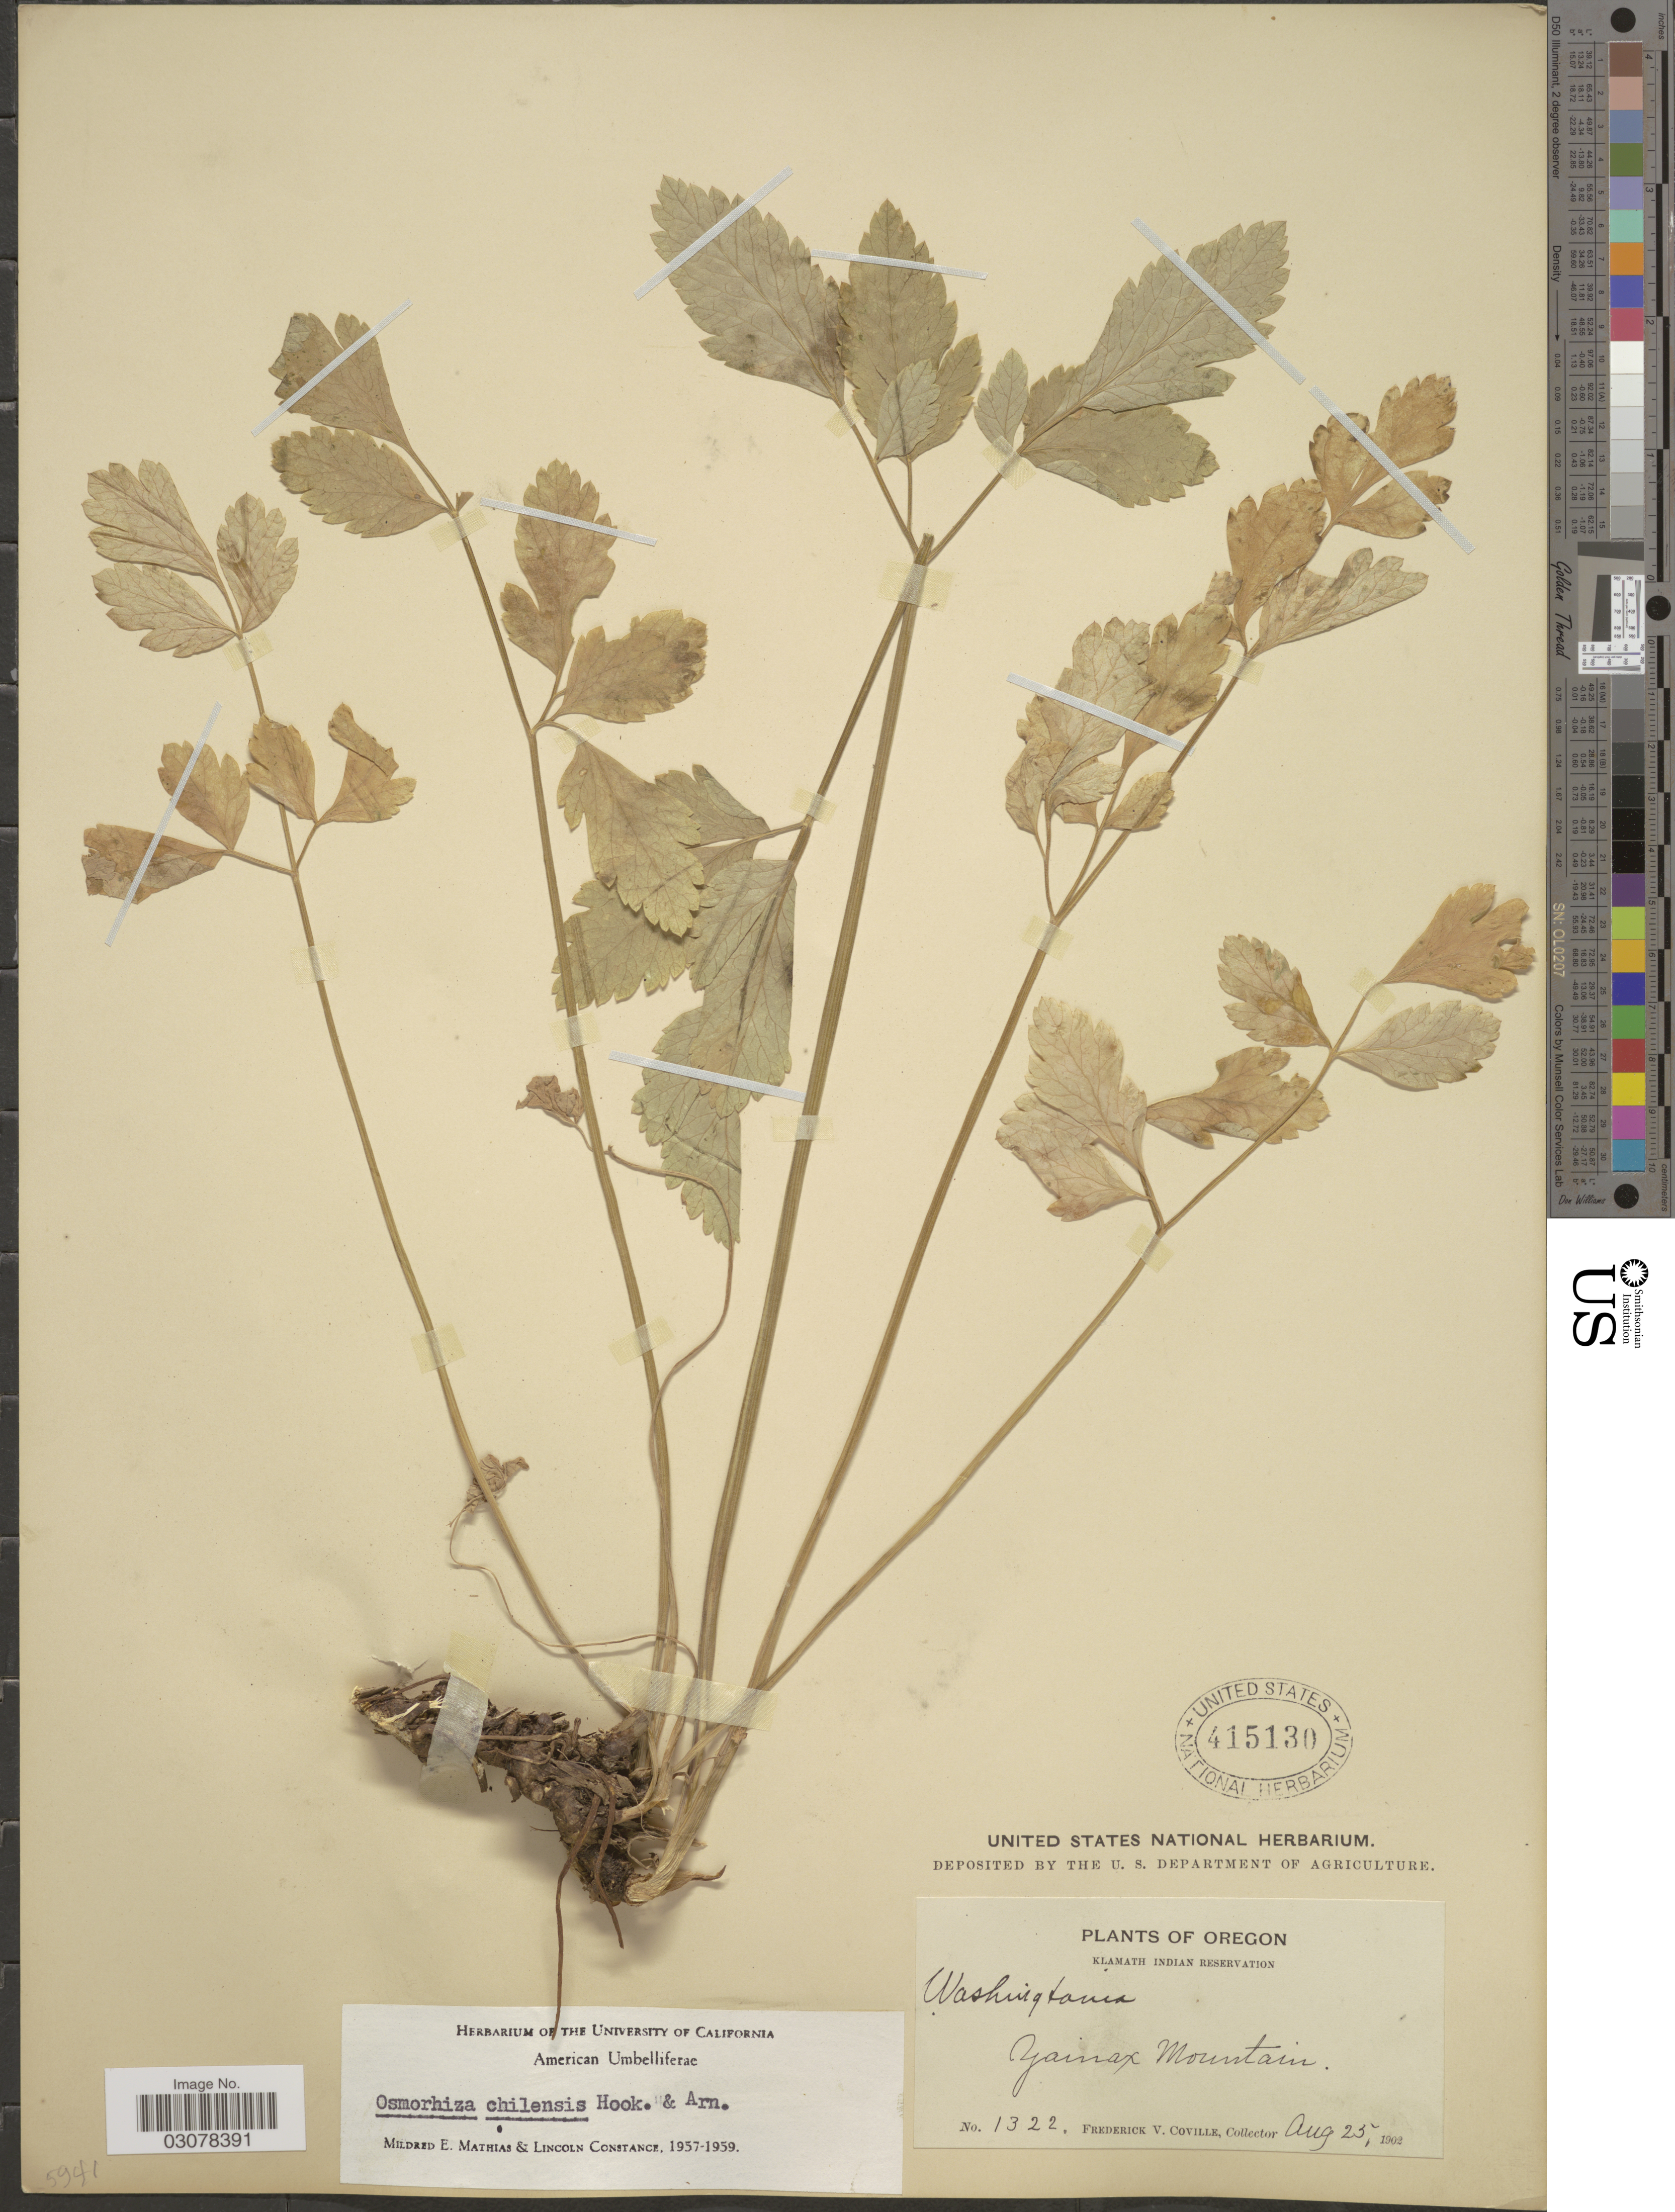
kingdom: Plantae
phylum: Tracheophyta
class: Magnoliopsida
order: Apiales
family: Apiaceae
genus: Osmorhiza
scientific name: Osmorhiza chilensis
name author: Hook. & Arn.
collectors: F. V. Coville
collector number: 1322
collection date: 1902-08-25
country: United States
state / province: Oregon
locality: Klamath Indian Reservation. Yainax Mountain.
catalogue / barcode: US 415130